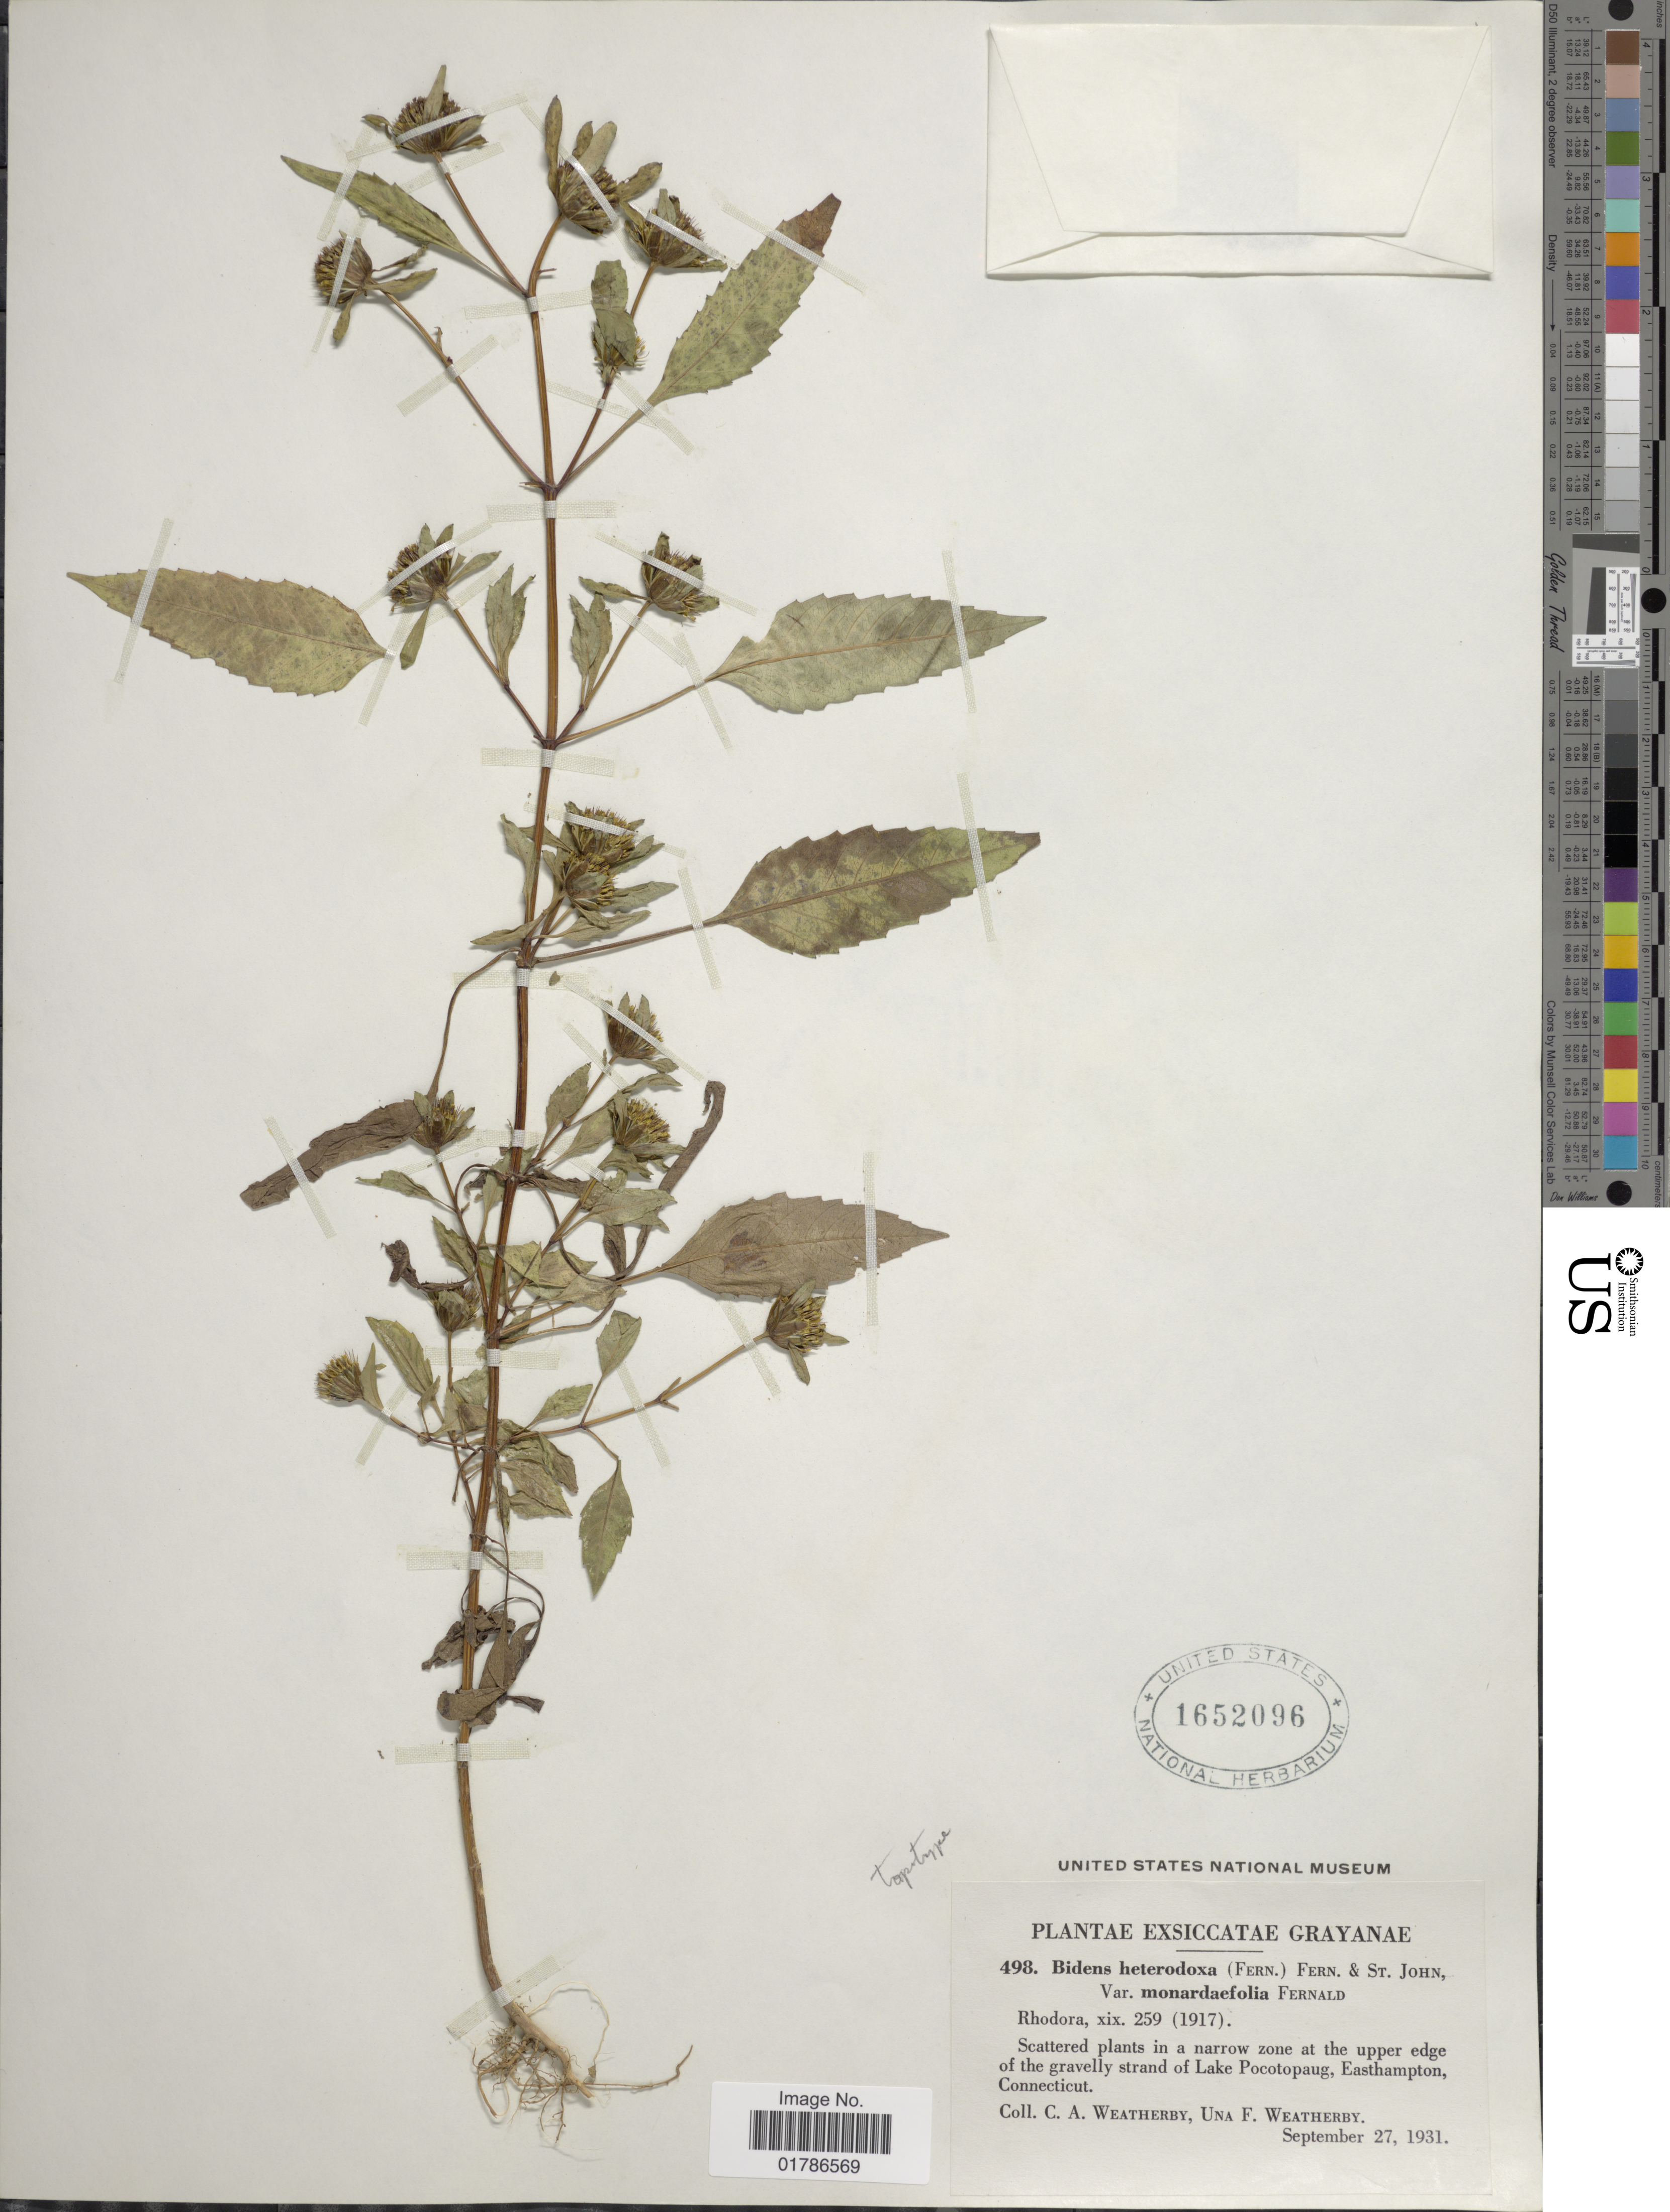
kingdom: Plantae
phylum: Tracheophyta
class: Magnoliopsida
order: Asterales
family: Asteraceae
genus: Bidens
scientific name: Bidens heterodoxa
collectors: C. A. Weatherby & U. Weatherby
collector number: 498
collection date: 1931-09-27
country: United States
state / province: Connecticut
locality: Grayanae, At the upper edge of the gravelly strand of Lake Pocotopaug, Easthampton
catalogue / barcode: US 1652096